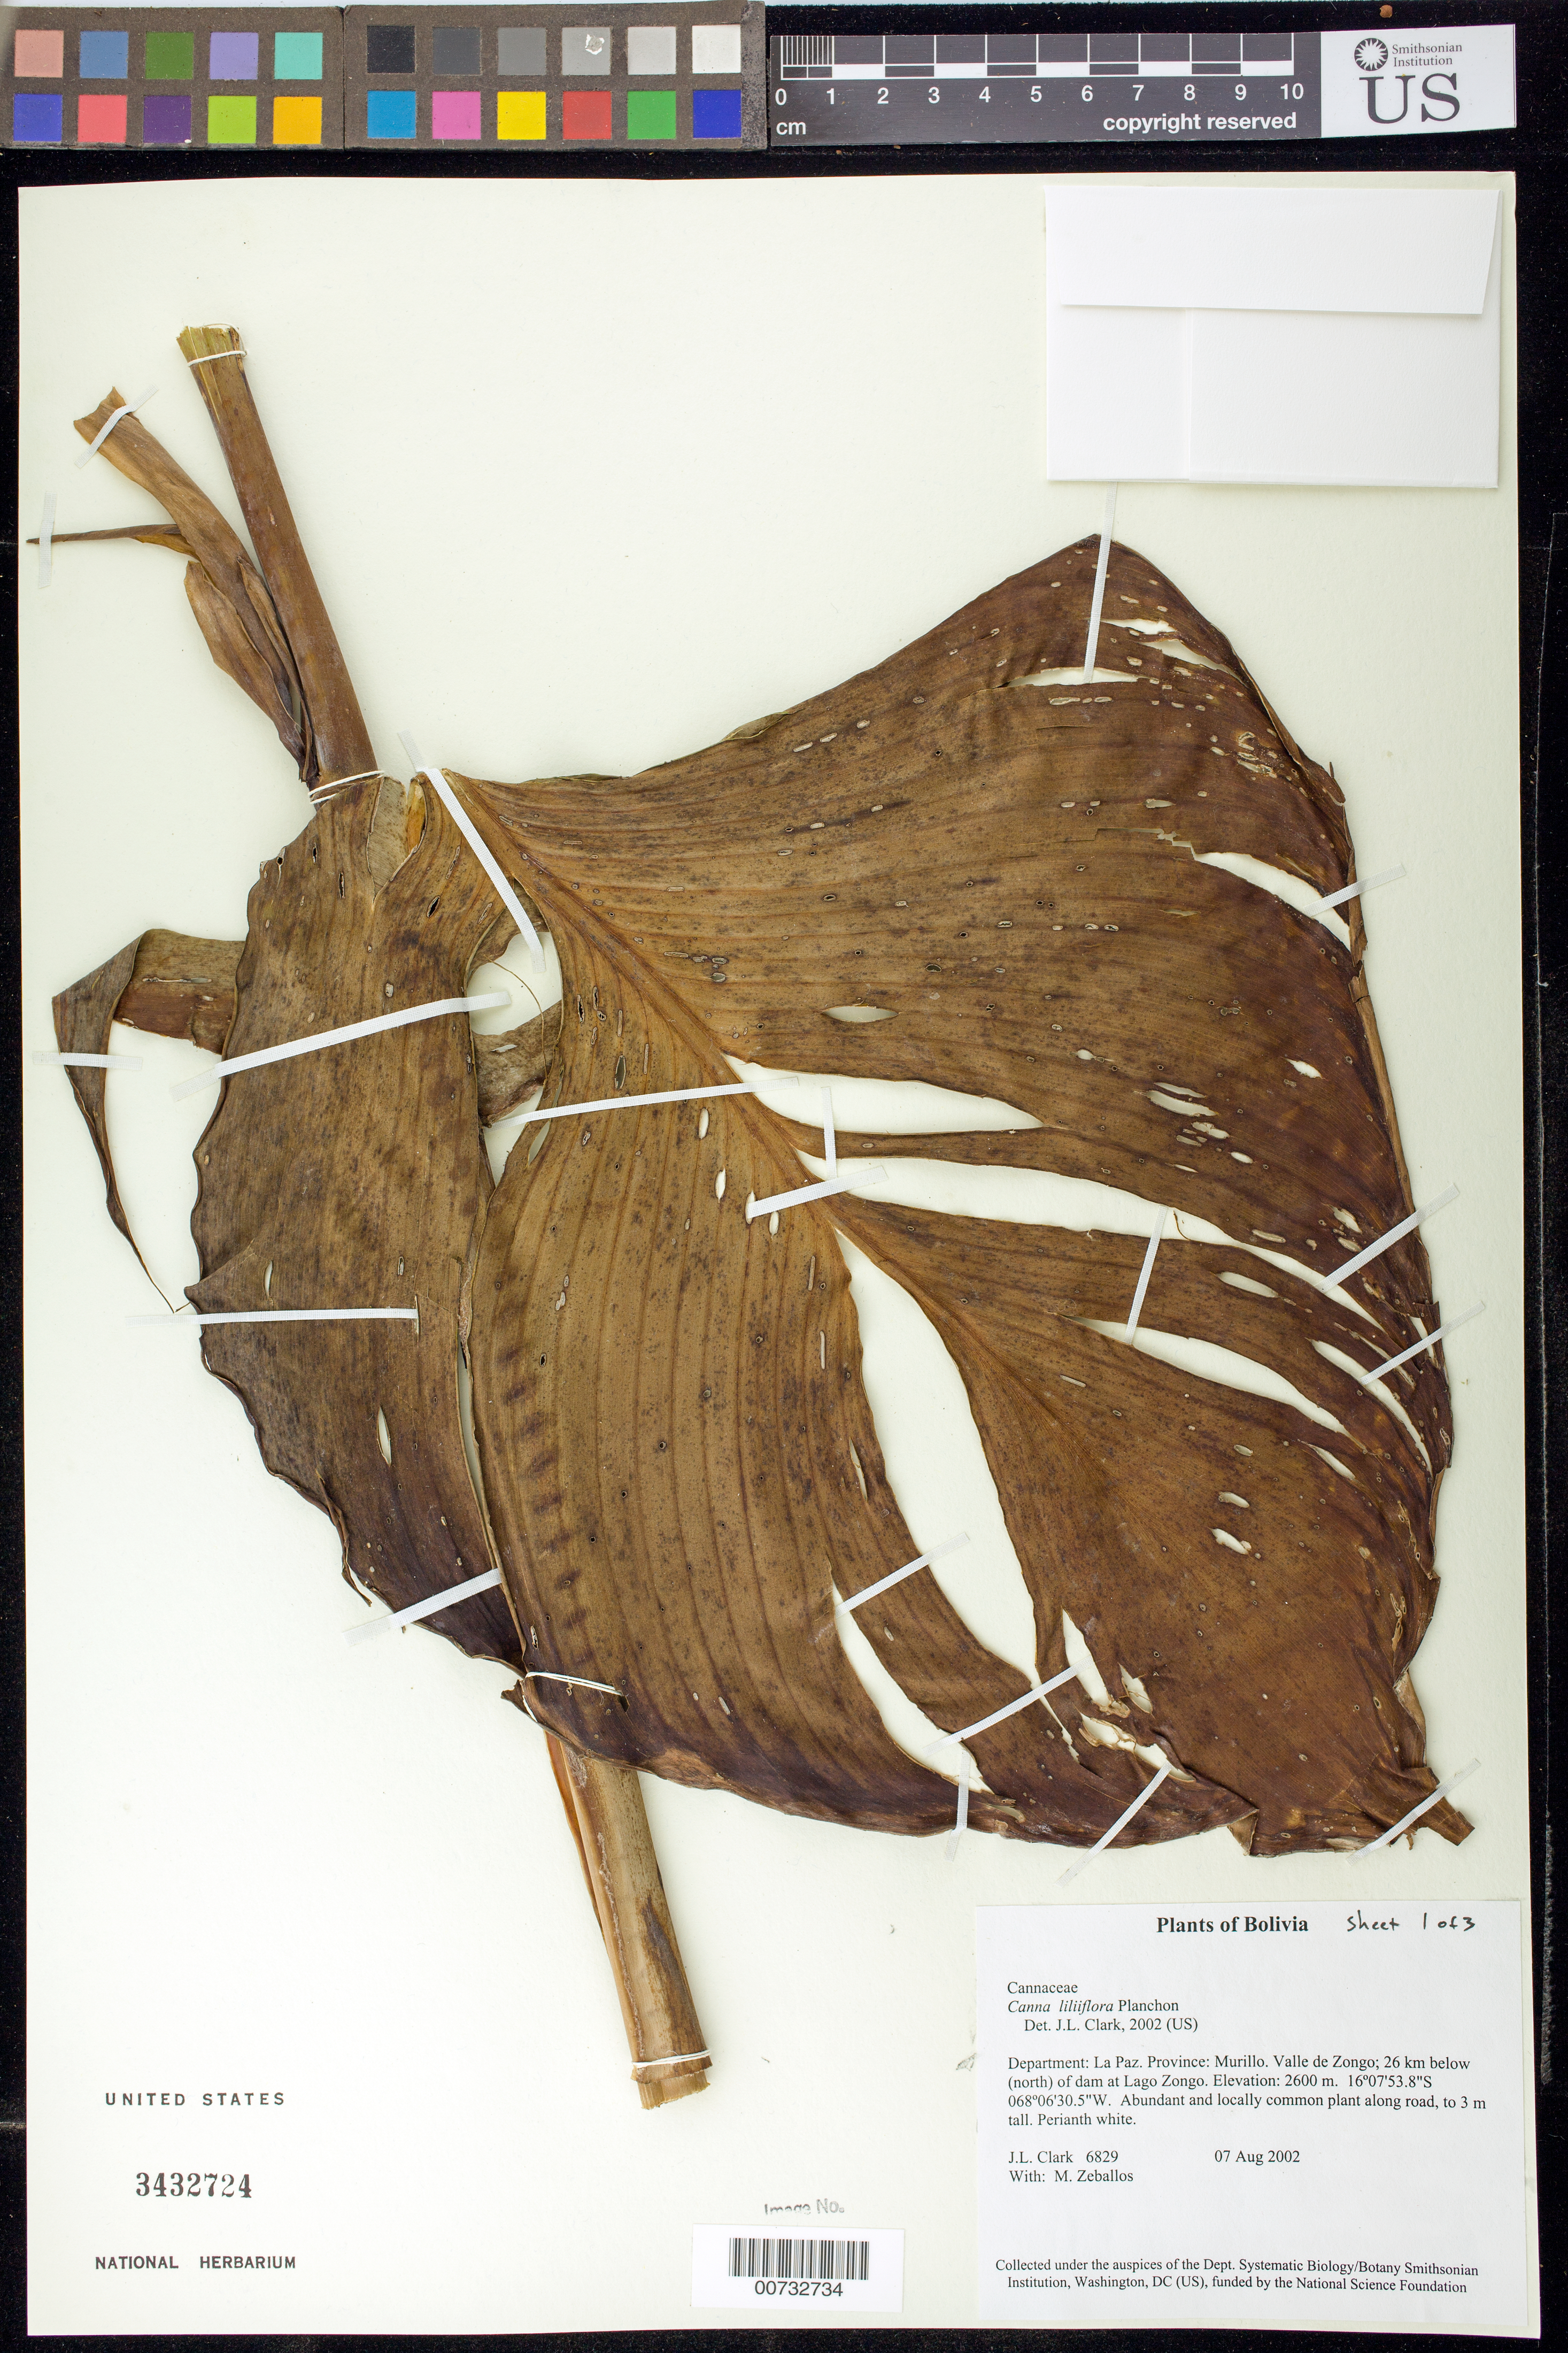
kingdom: Plantae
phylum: Tracheophyta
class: Liliopsida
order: Zingiberales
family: Cannaceae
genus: Canna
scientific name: Canna liliiflora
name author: Warsz. ex Planch.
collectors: J. L. Clark & M. Zeballos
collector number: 6829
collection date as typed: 07 Aug 2002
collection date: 2002-08-07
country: Bolivia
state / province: La Paz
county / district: Murillo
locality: Valle de Zongo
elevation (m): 2600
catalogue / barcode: US 3432724